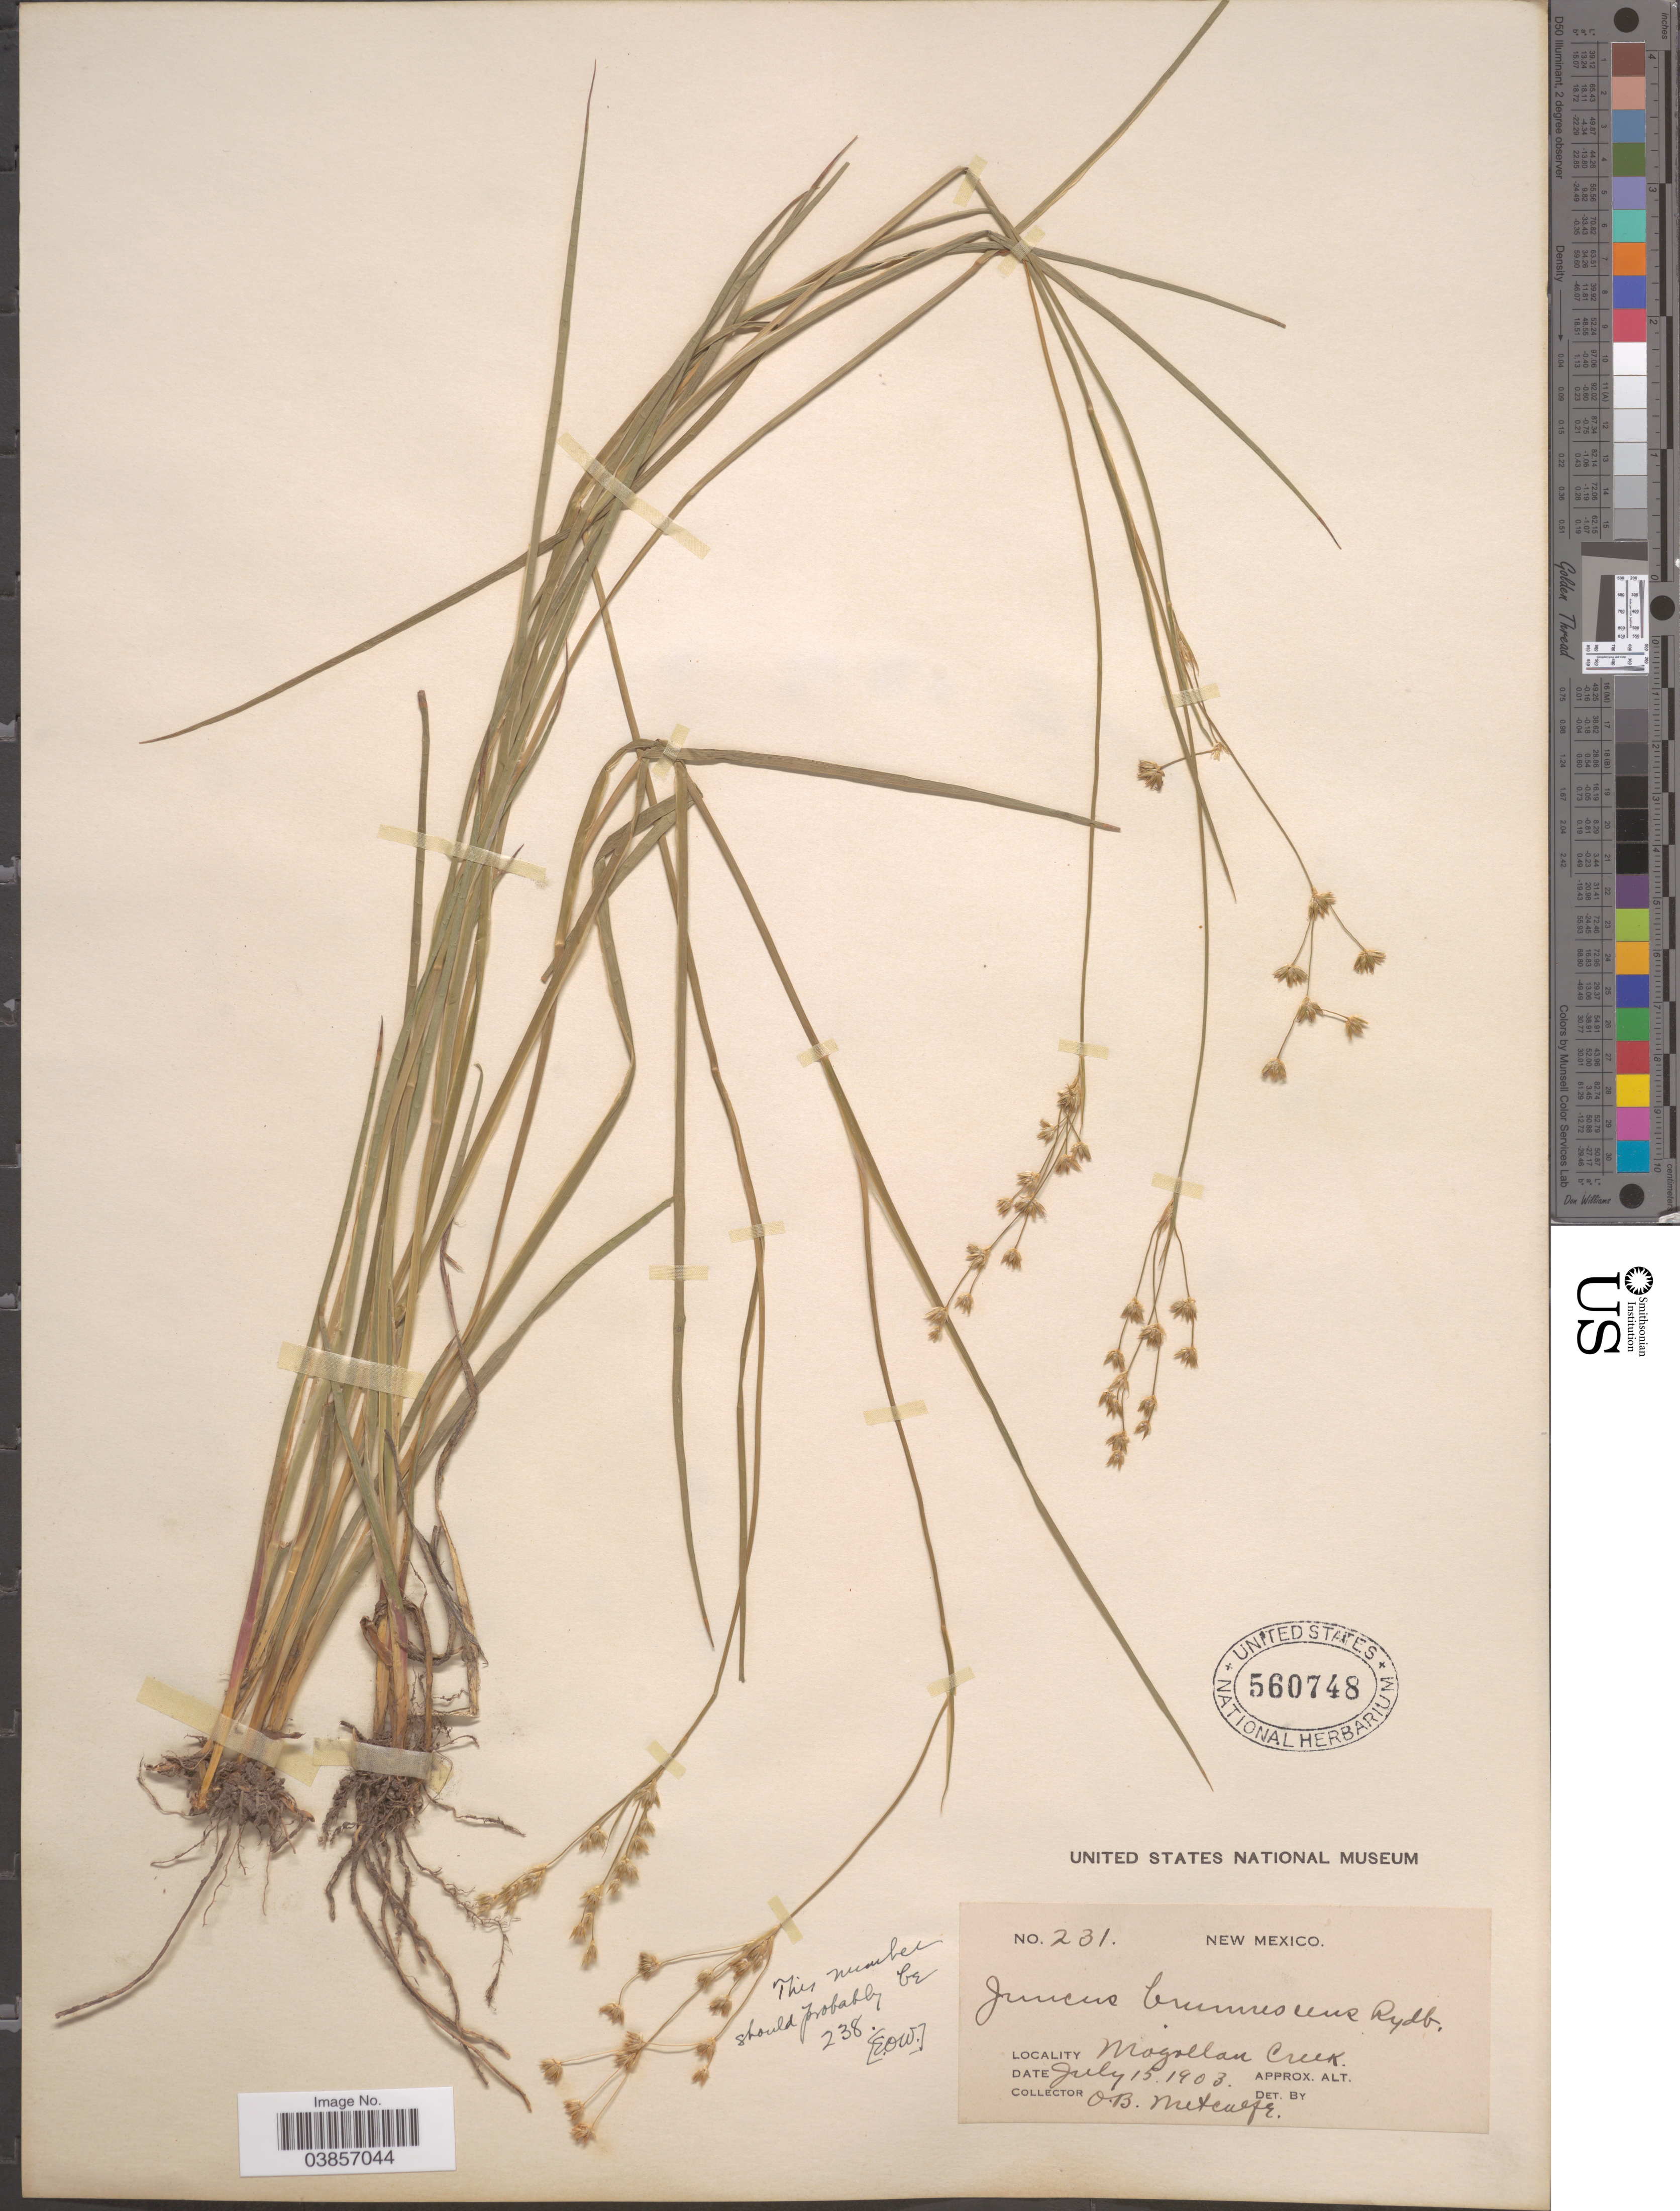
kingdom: Plantae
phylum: Tracheophyta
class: Liliopsida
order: Poales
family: Juncaceae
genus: Juncus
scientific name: Juncus saximontanus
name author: A. Nelson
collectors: O. B. Metcalfe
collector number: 231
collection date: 1903-07-15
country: United States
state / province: New Mexico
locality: Mogollon Creek.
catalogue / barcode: US 560748